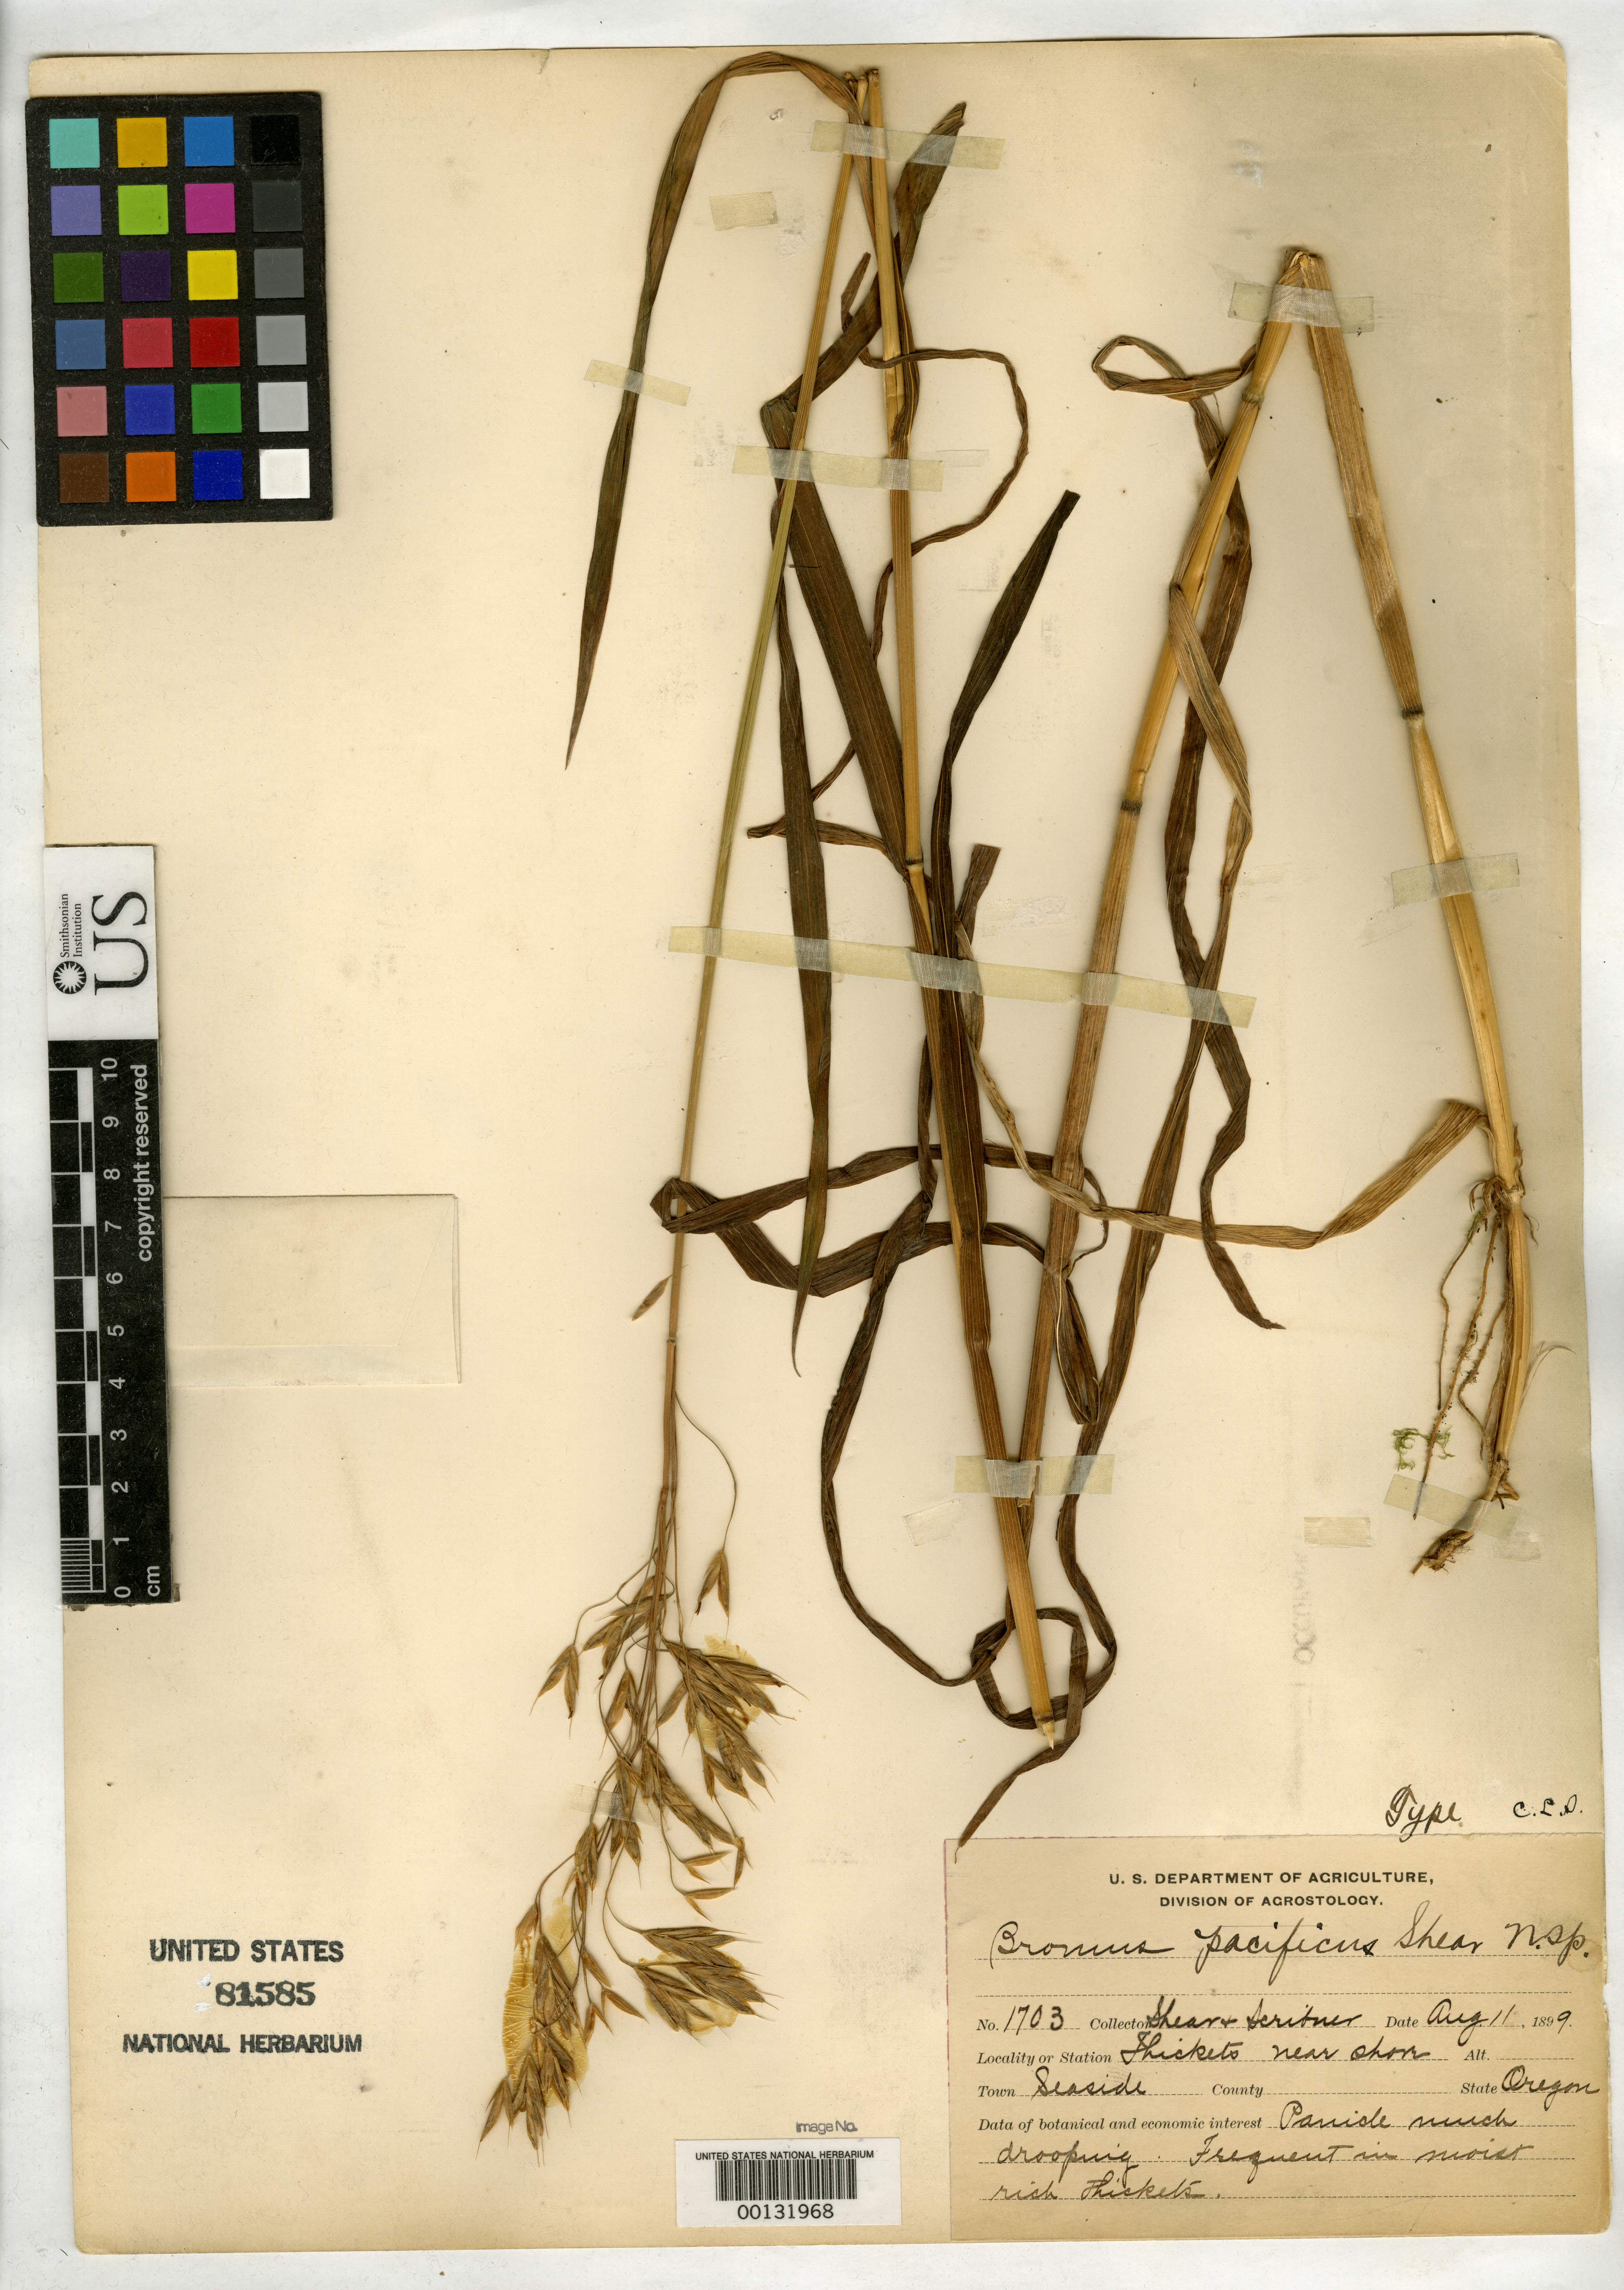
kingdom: Plantae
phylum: Tracheophyta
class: Liliopsida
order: Poales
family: Poaceae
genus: Bromus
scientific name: Bromus pacificus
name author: Shear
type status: Isotype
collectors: C. L. Shear & F. L. Scribner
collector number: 1703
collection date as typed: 11 Aug 1899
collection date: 1899-08-11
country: United States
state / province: Oregon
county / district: Clatsop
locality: Seaside.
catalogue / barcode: US 81585